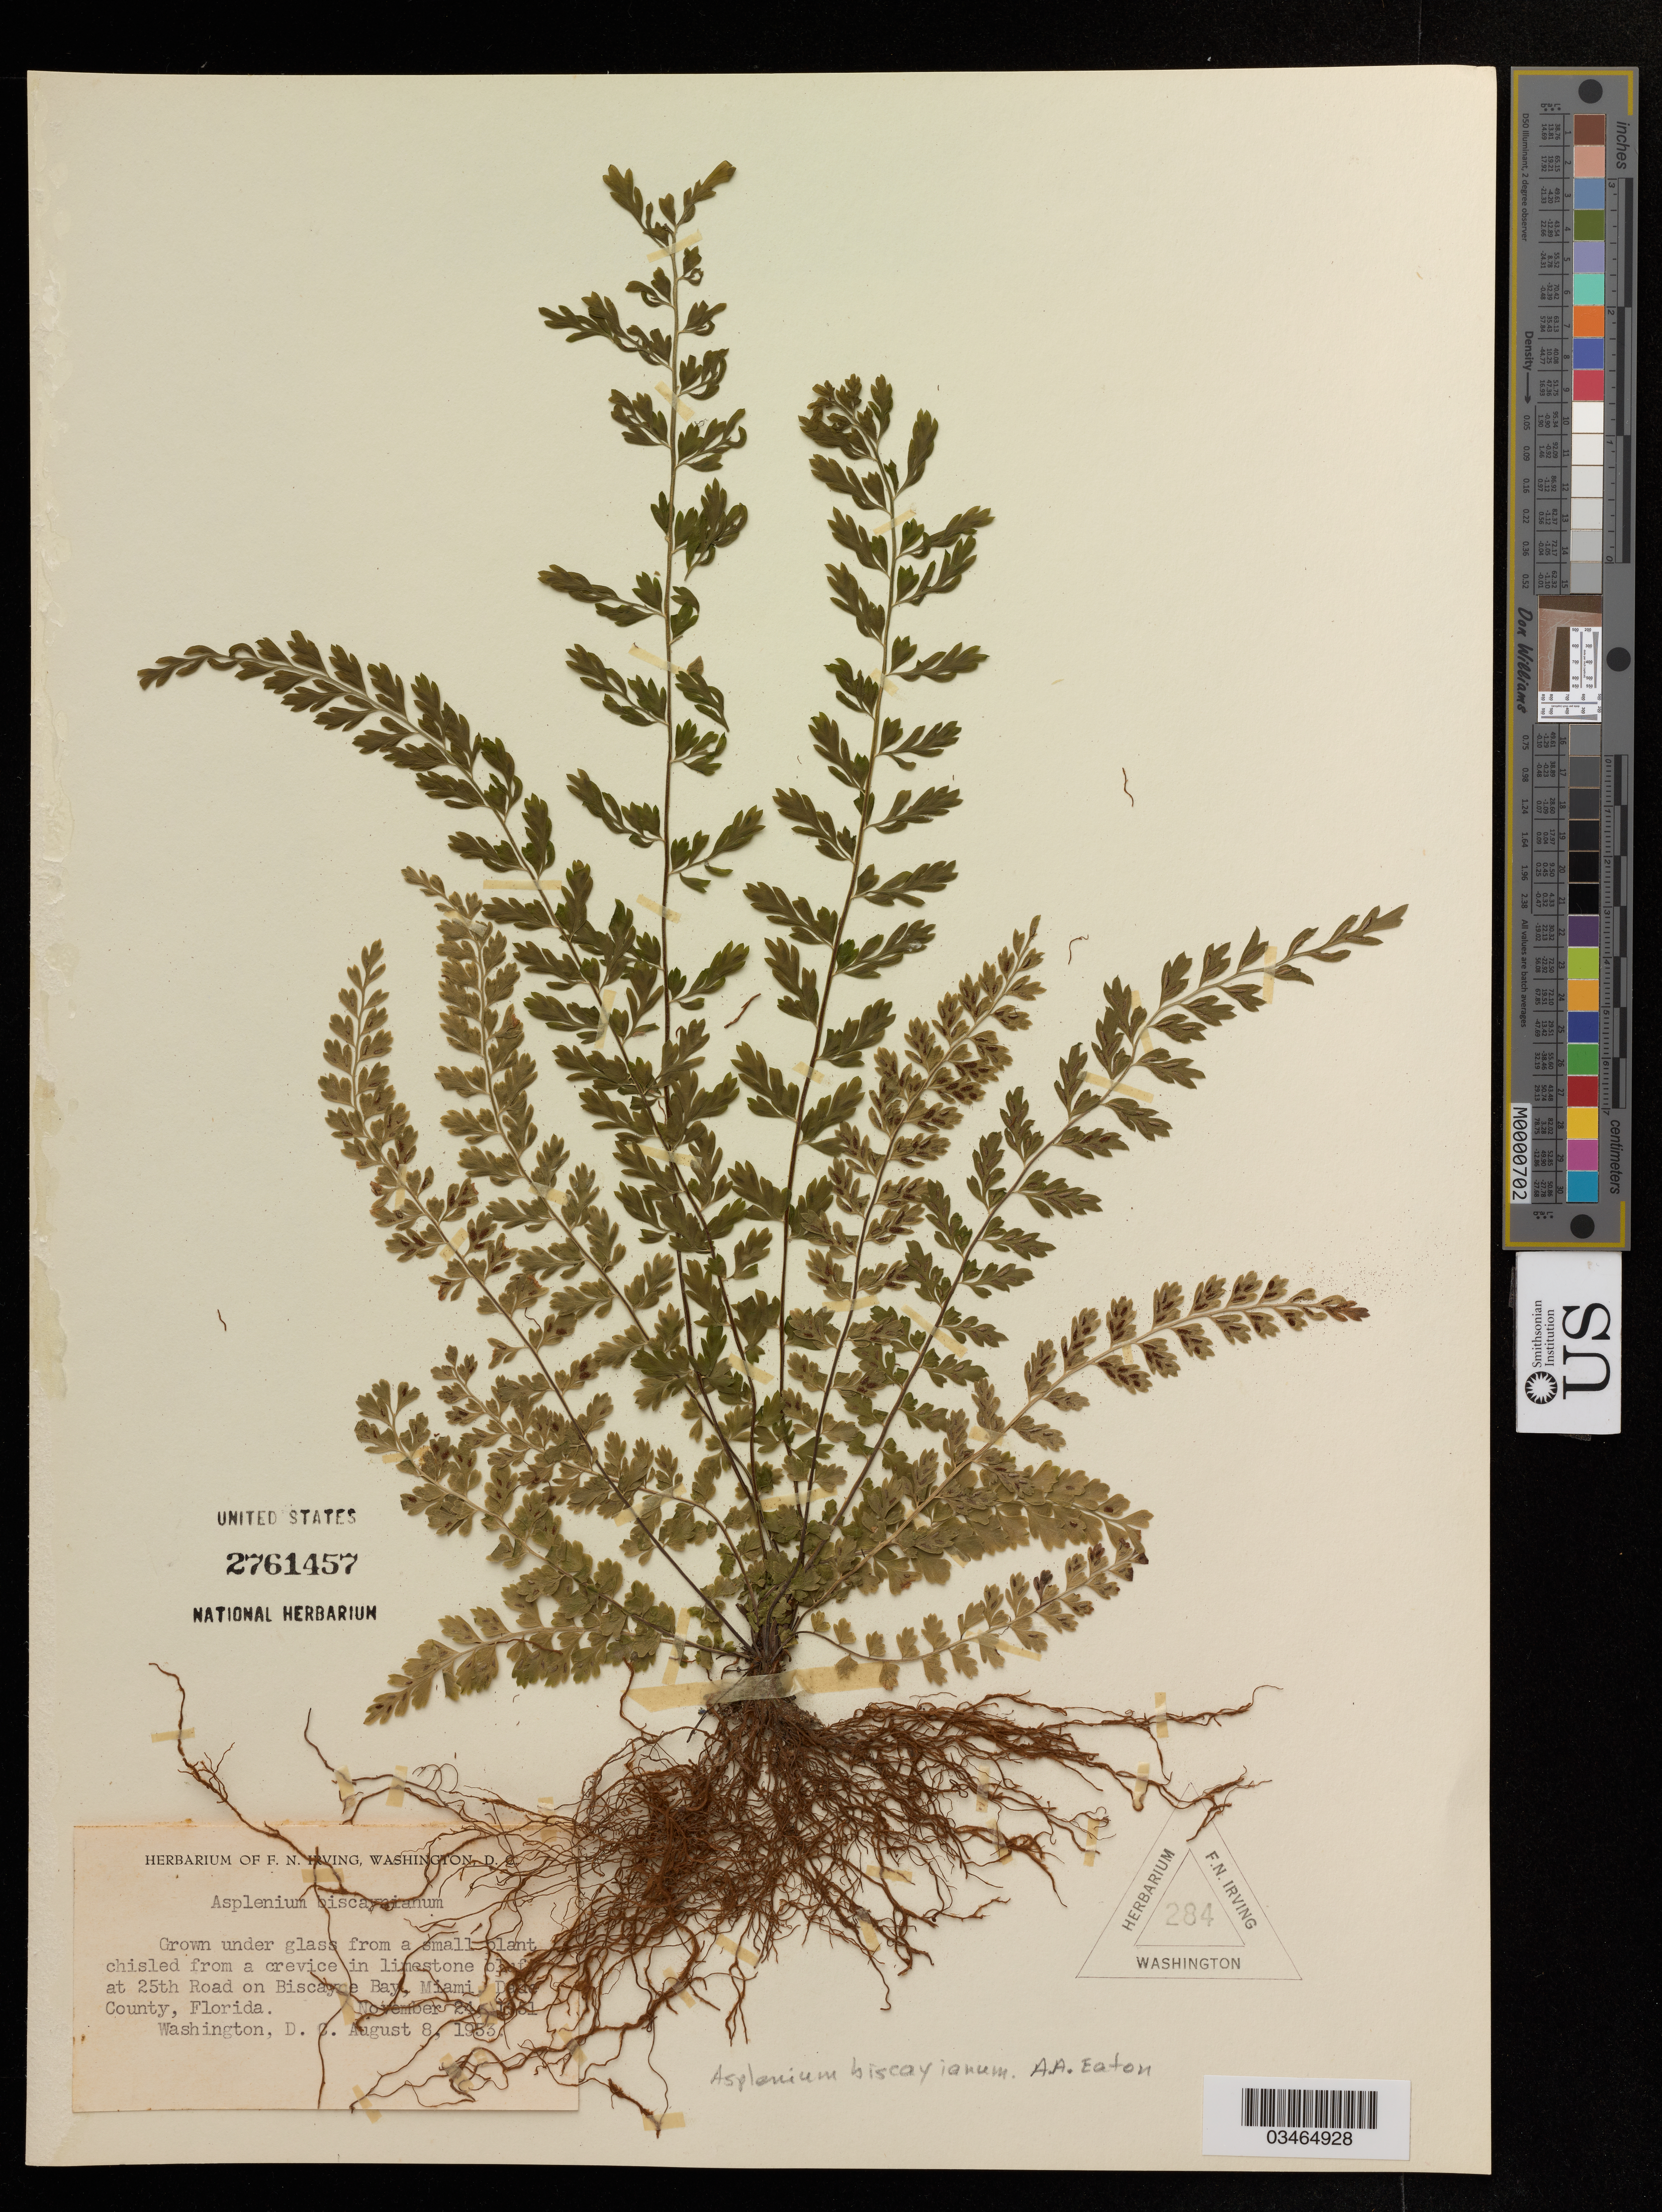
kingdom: Plantae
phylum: Tracheophyta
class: Polypodiopsida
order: Polypodiales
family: Aspleniaceae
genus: Asplenium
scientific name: Asplenium biscayneanum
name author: A.A. Eaton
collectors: ex herb. F.N. Irving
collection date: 1951-01-24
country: United States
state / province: Florida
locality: At 25th Road on Biscayne Bay, Miami, Dade County.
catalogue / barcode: US 2761457